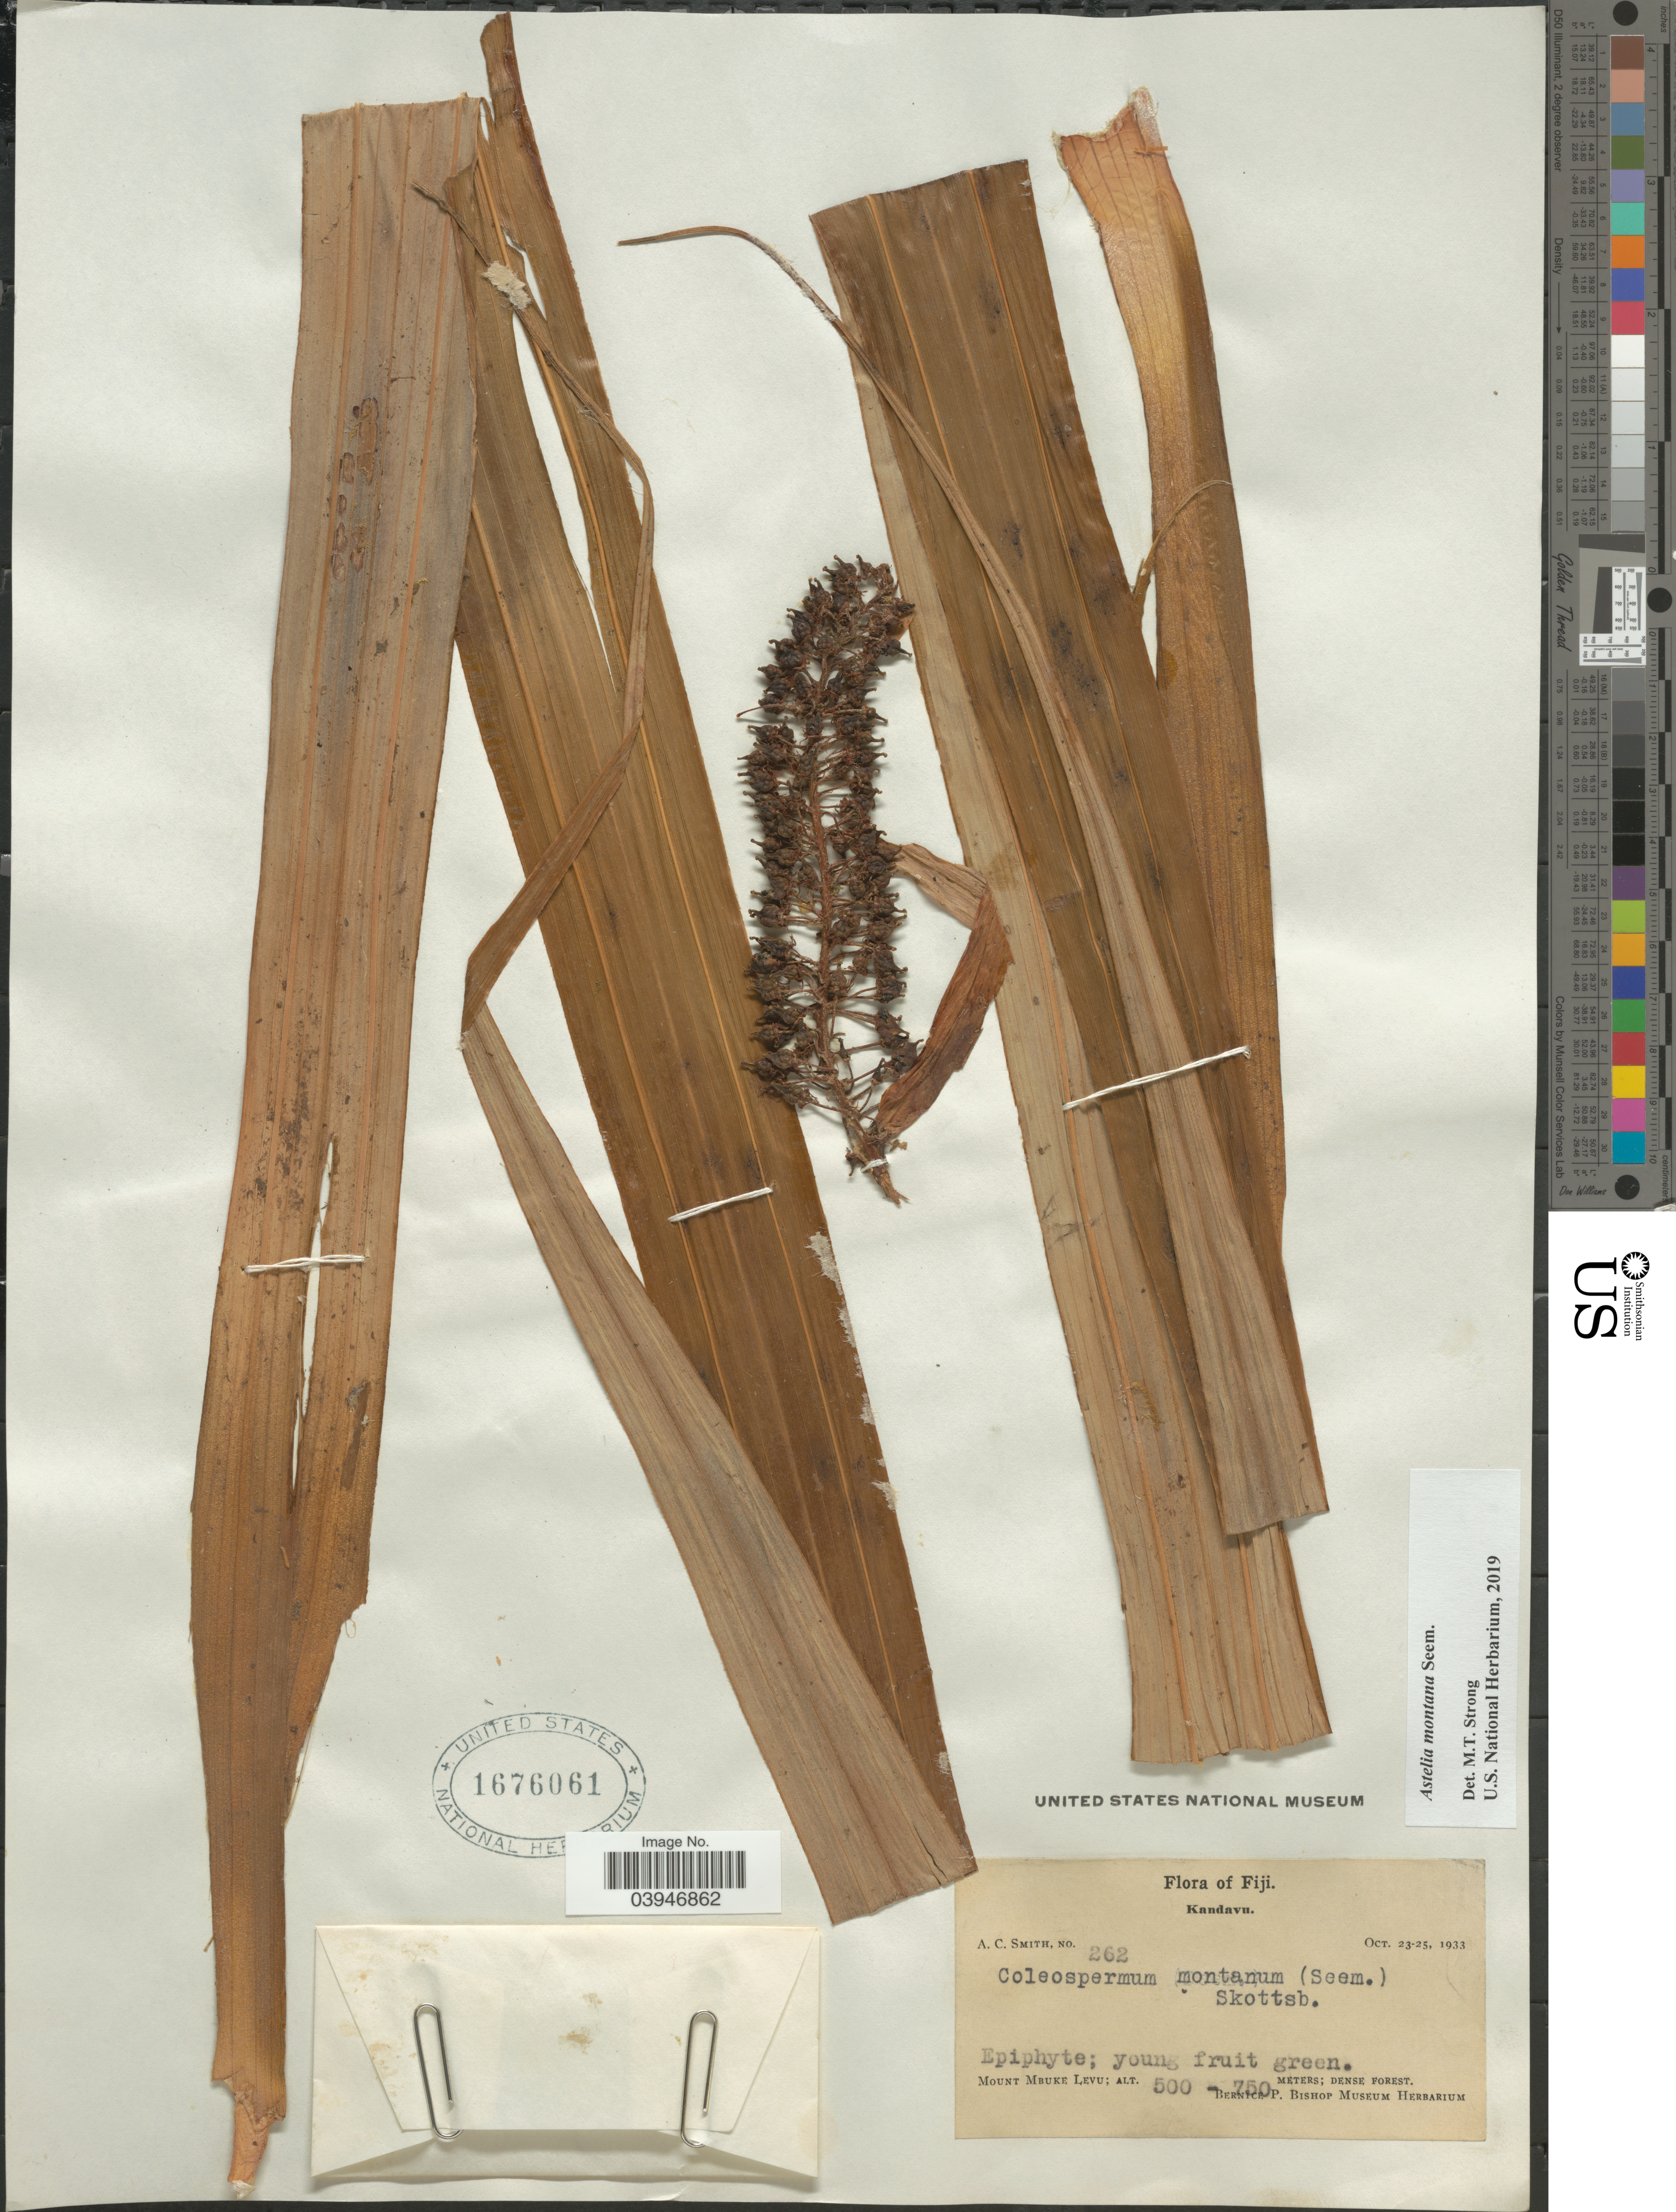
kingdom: Plantae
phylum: Tracheophyta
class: Liliopsida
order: Asparagales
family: Asteliaceae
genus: Astelia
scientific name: Astelia montana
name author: Seem.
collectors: A. C. Smith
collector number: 262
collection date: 1933-10-23/1933-10-25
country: Fiji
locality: Kandavu. Mount Mbuke Levu.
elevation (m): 500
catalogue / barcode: US 1676061